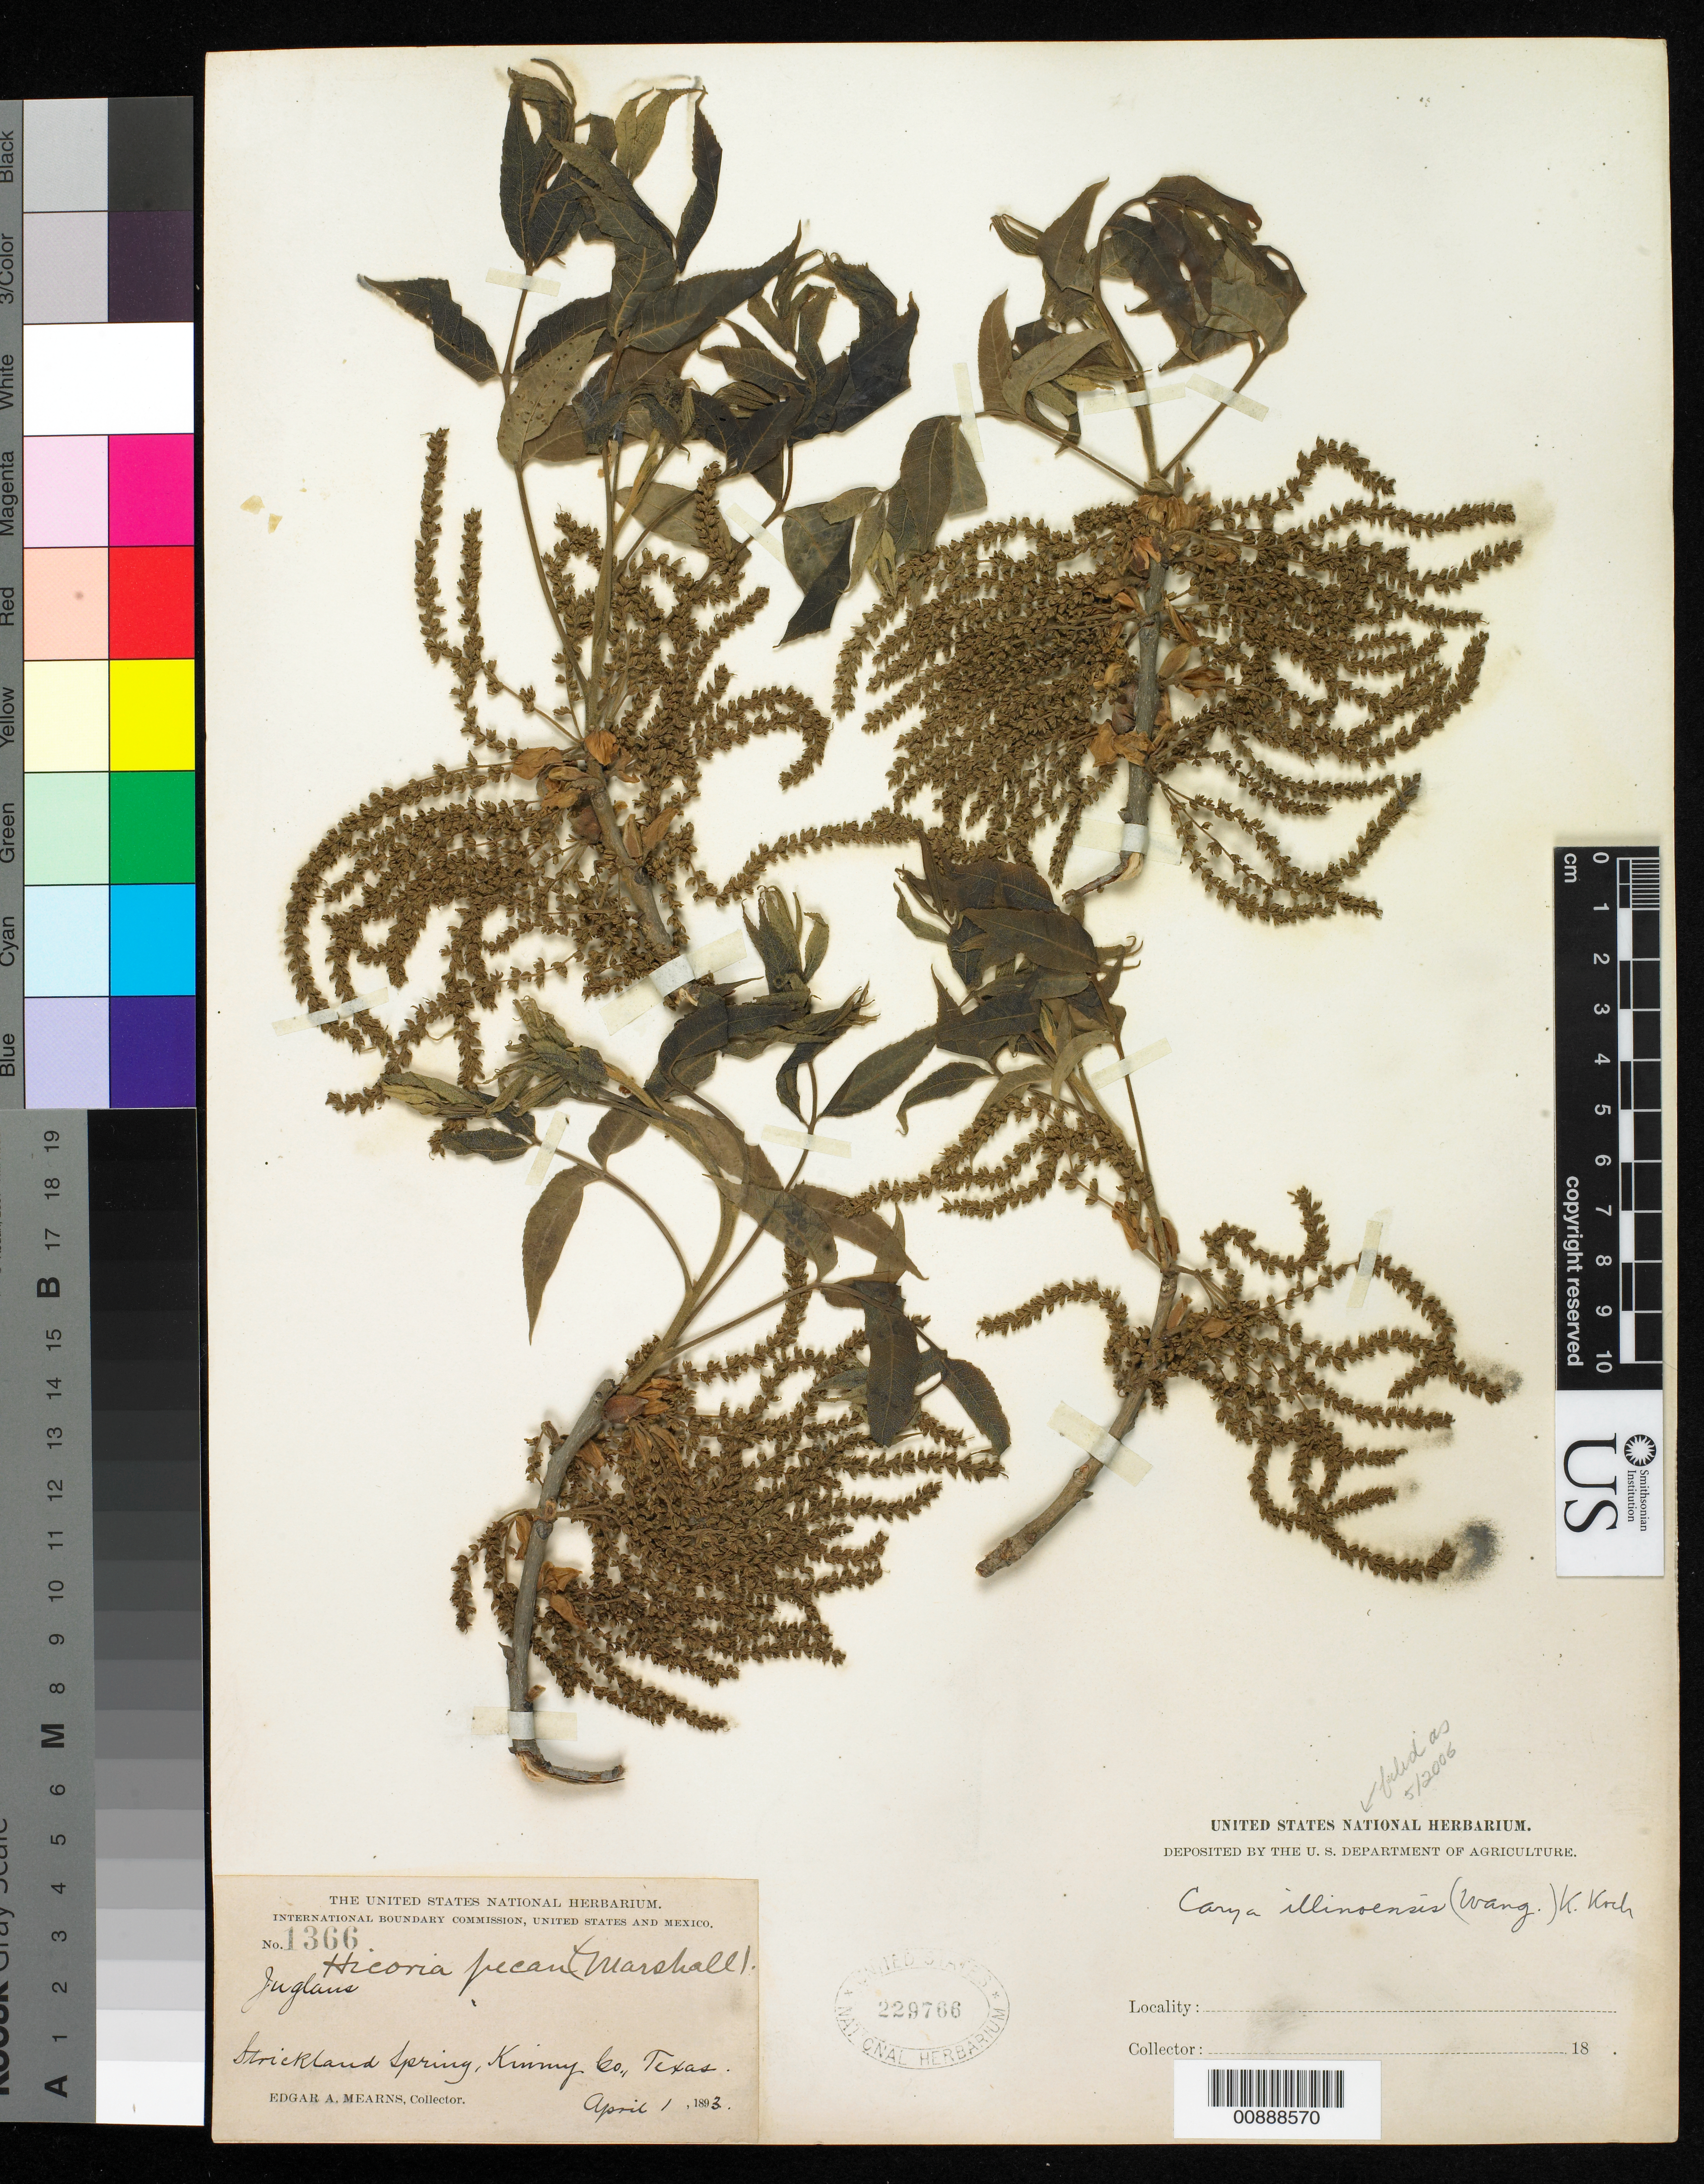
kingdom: Plantae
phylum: Tracheophyta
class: Magnoliopsida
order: Fagales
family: Juglandaceae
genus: Carya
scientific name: Carya illinoinensis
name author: (Wangenh.) K. Koch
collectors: E. A. Mearns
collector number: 1366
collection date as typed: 01 Apr 1893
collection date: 1893-04-01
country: United States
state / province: Texas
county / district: Kinney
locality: Strickland Spring, Kinney County, Texas.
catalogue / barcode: US 229766